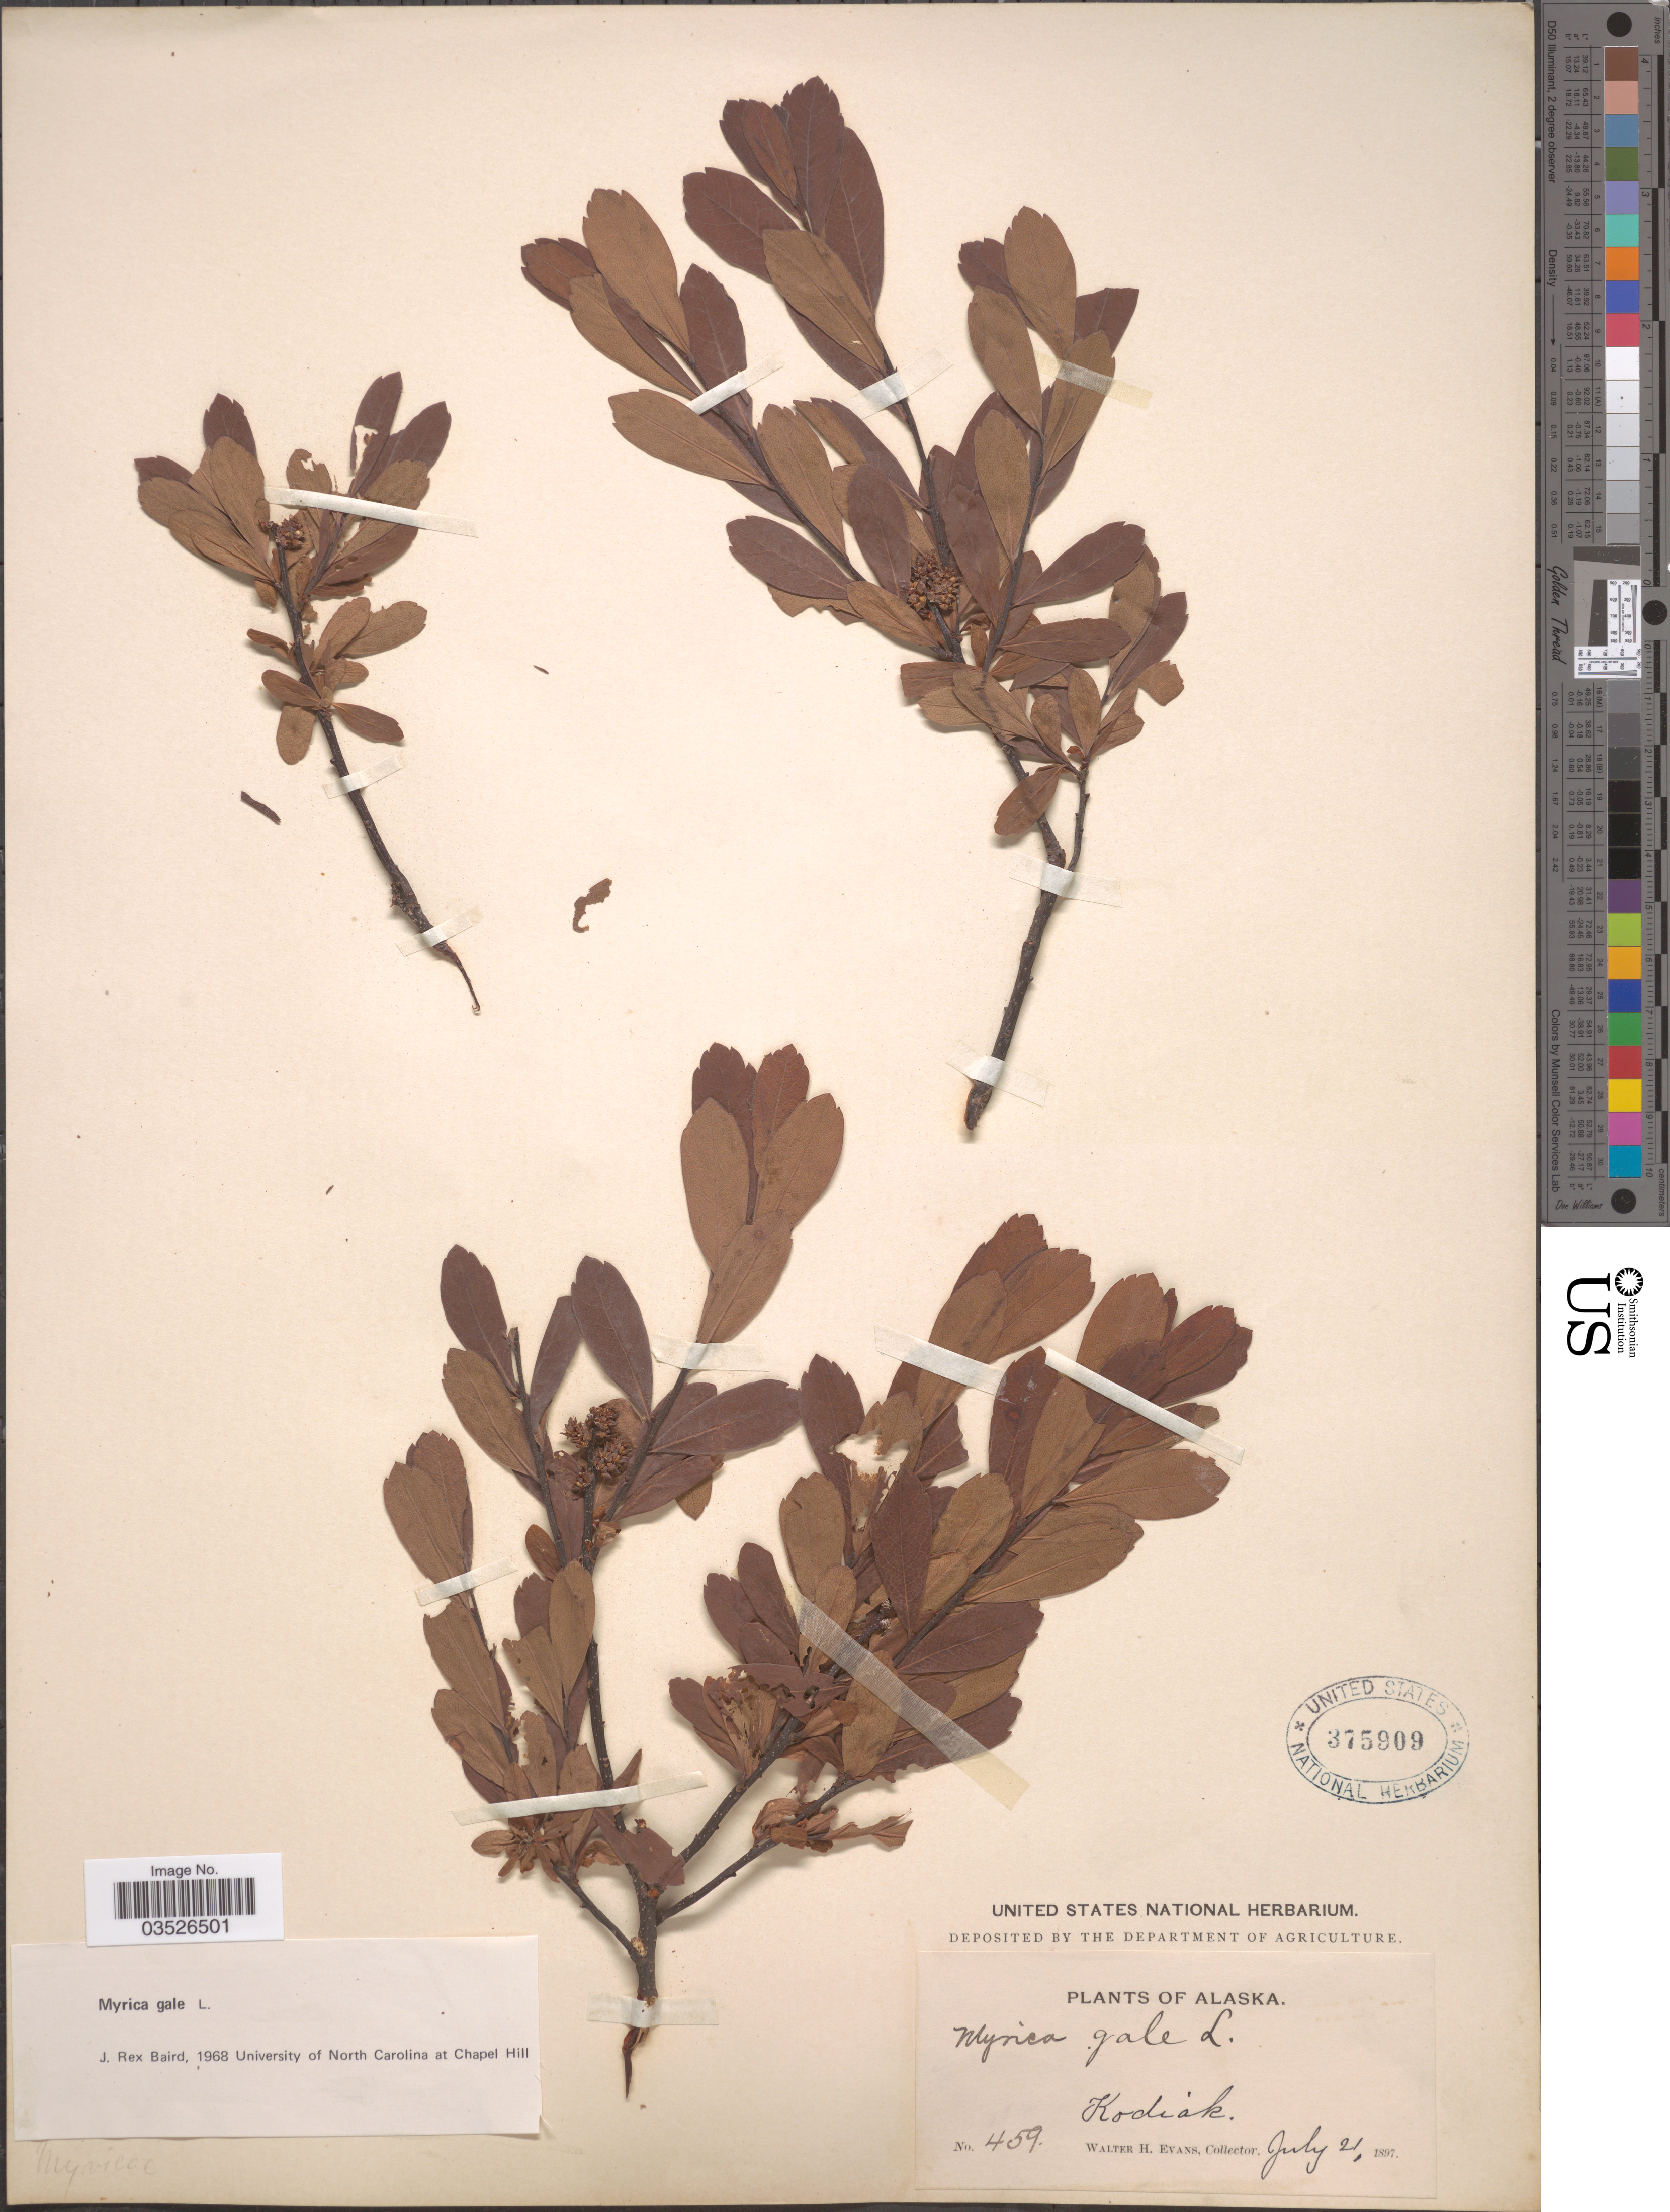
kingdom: Plantae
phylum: Tracheophyta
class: Magnoliopsida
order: Fagales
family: Myricaceae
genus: Myrica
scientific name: Myrica gale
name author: L.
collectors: W. H. Evans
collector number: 459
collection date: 1897-07-21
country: United States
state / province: Alaska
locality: Kodiak.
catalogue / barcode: US 375909